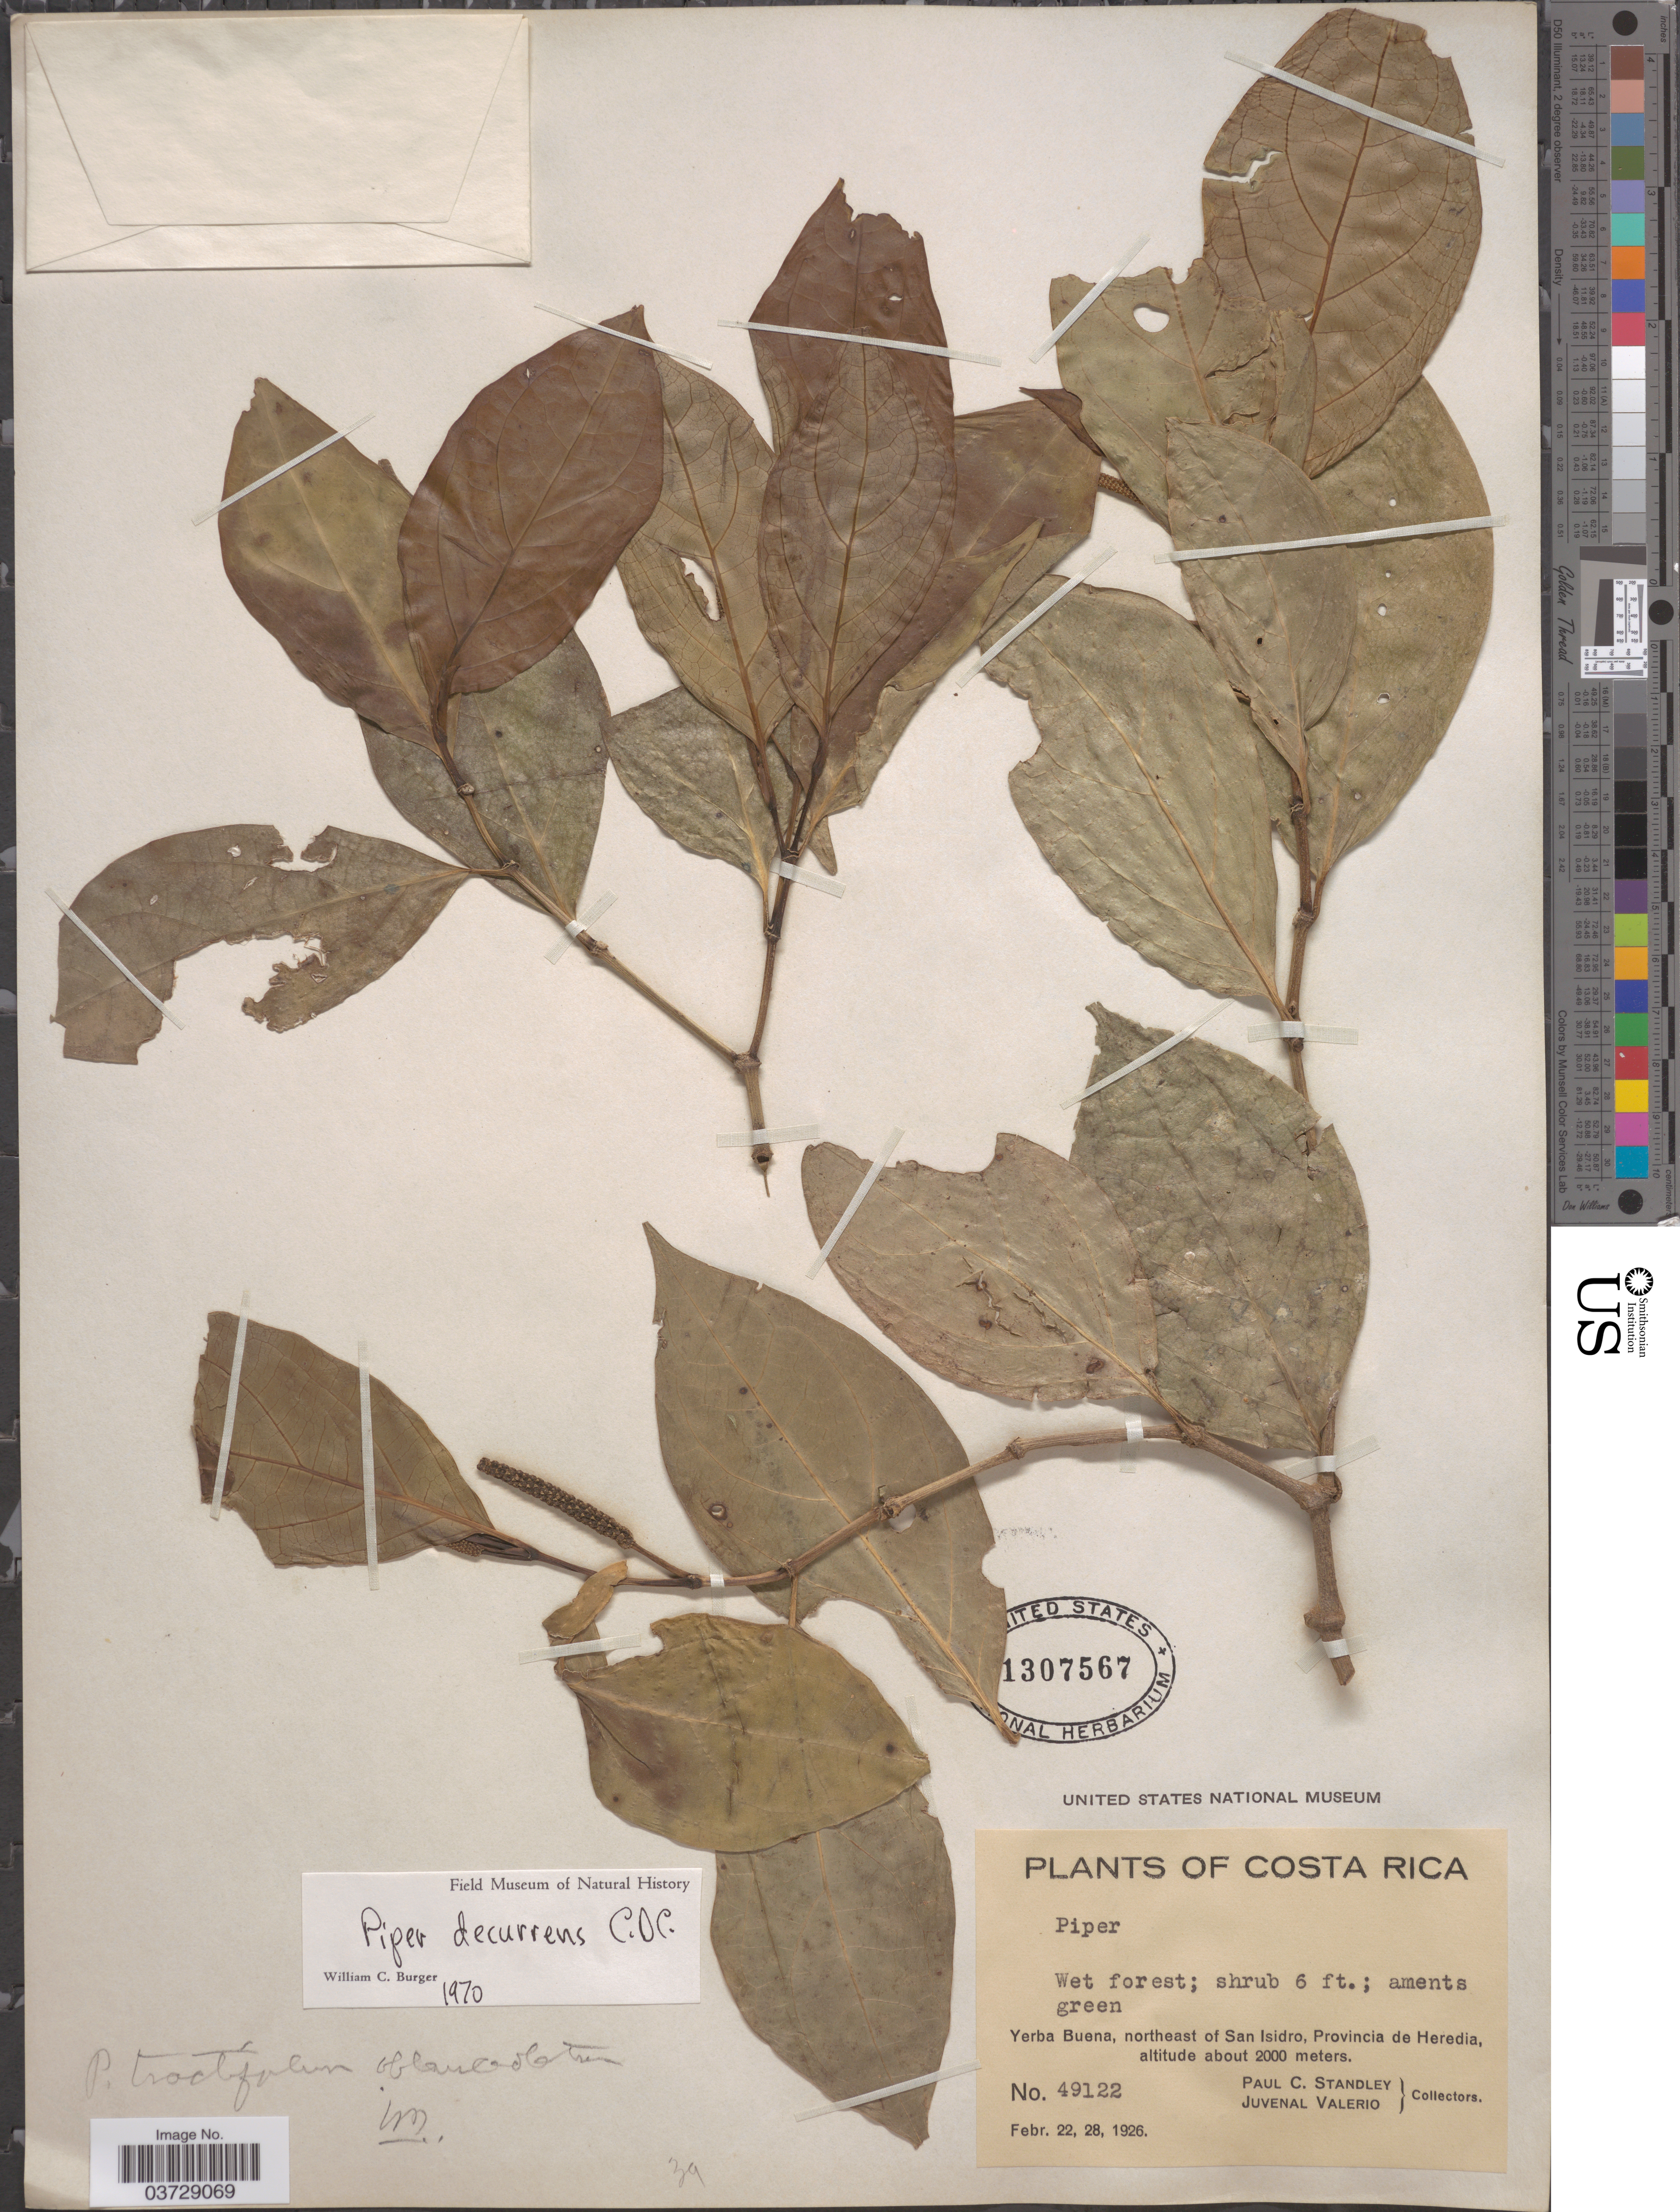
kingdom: Plantae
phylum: Tracheophyta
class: Magnoliopsida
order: Piperales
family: Piperaceae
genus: Piper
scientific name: Piper decurrens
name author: C. DC.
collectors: P. C. Standley & J. Valerio R.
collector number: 49122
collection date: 1926-02-22/1926-02-28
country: Costa Rica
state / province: Heredia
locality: Yerba Buena, northeast of San Isidro.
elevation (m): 2000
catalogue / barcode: US 1307567